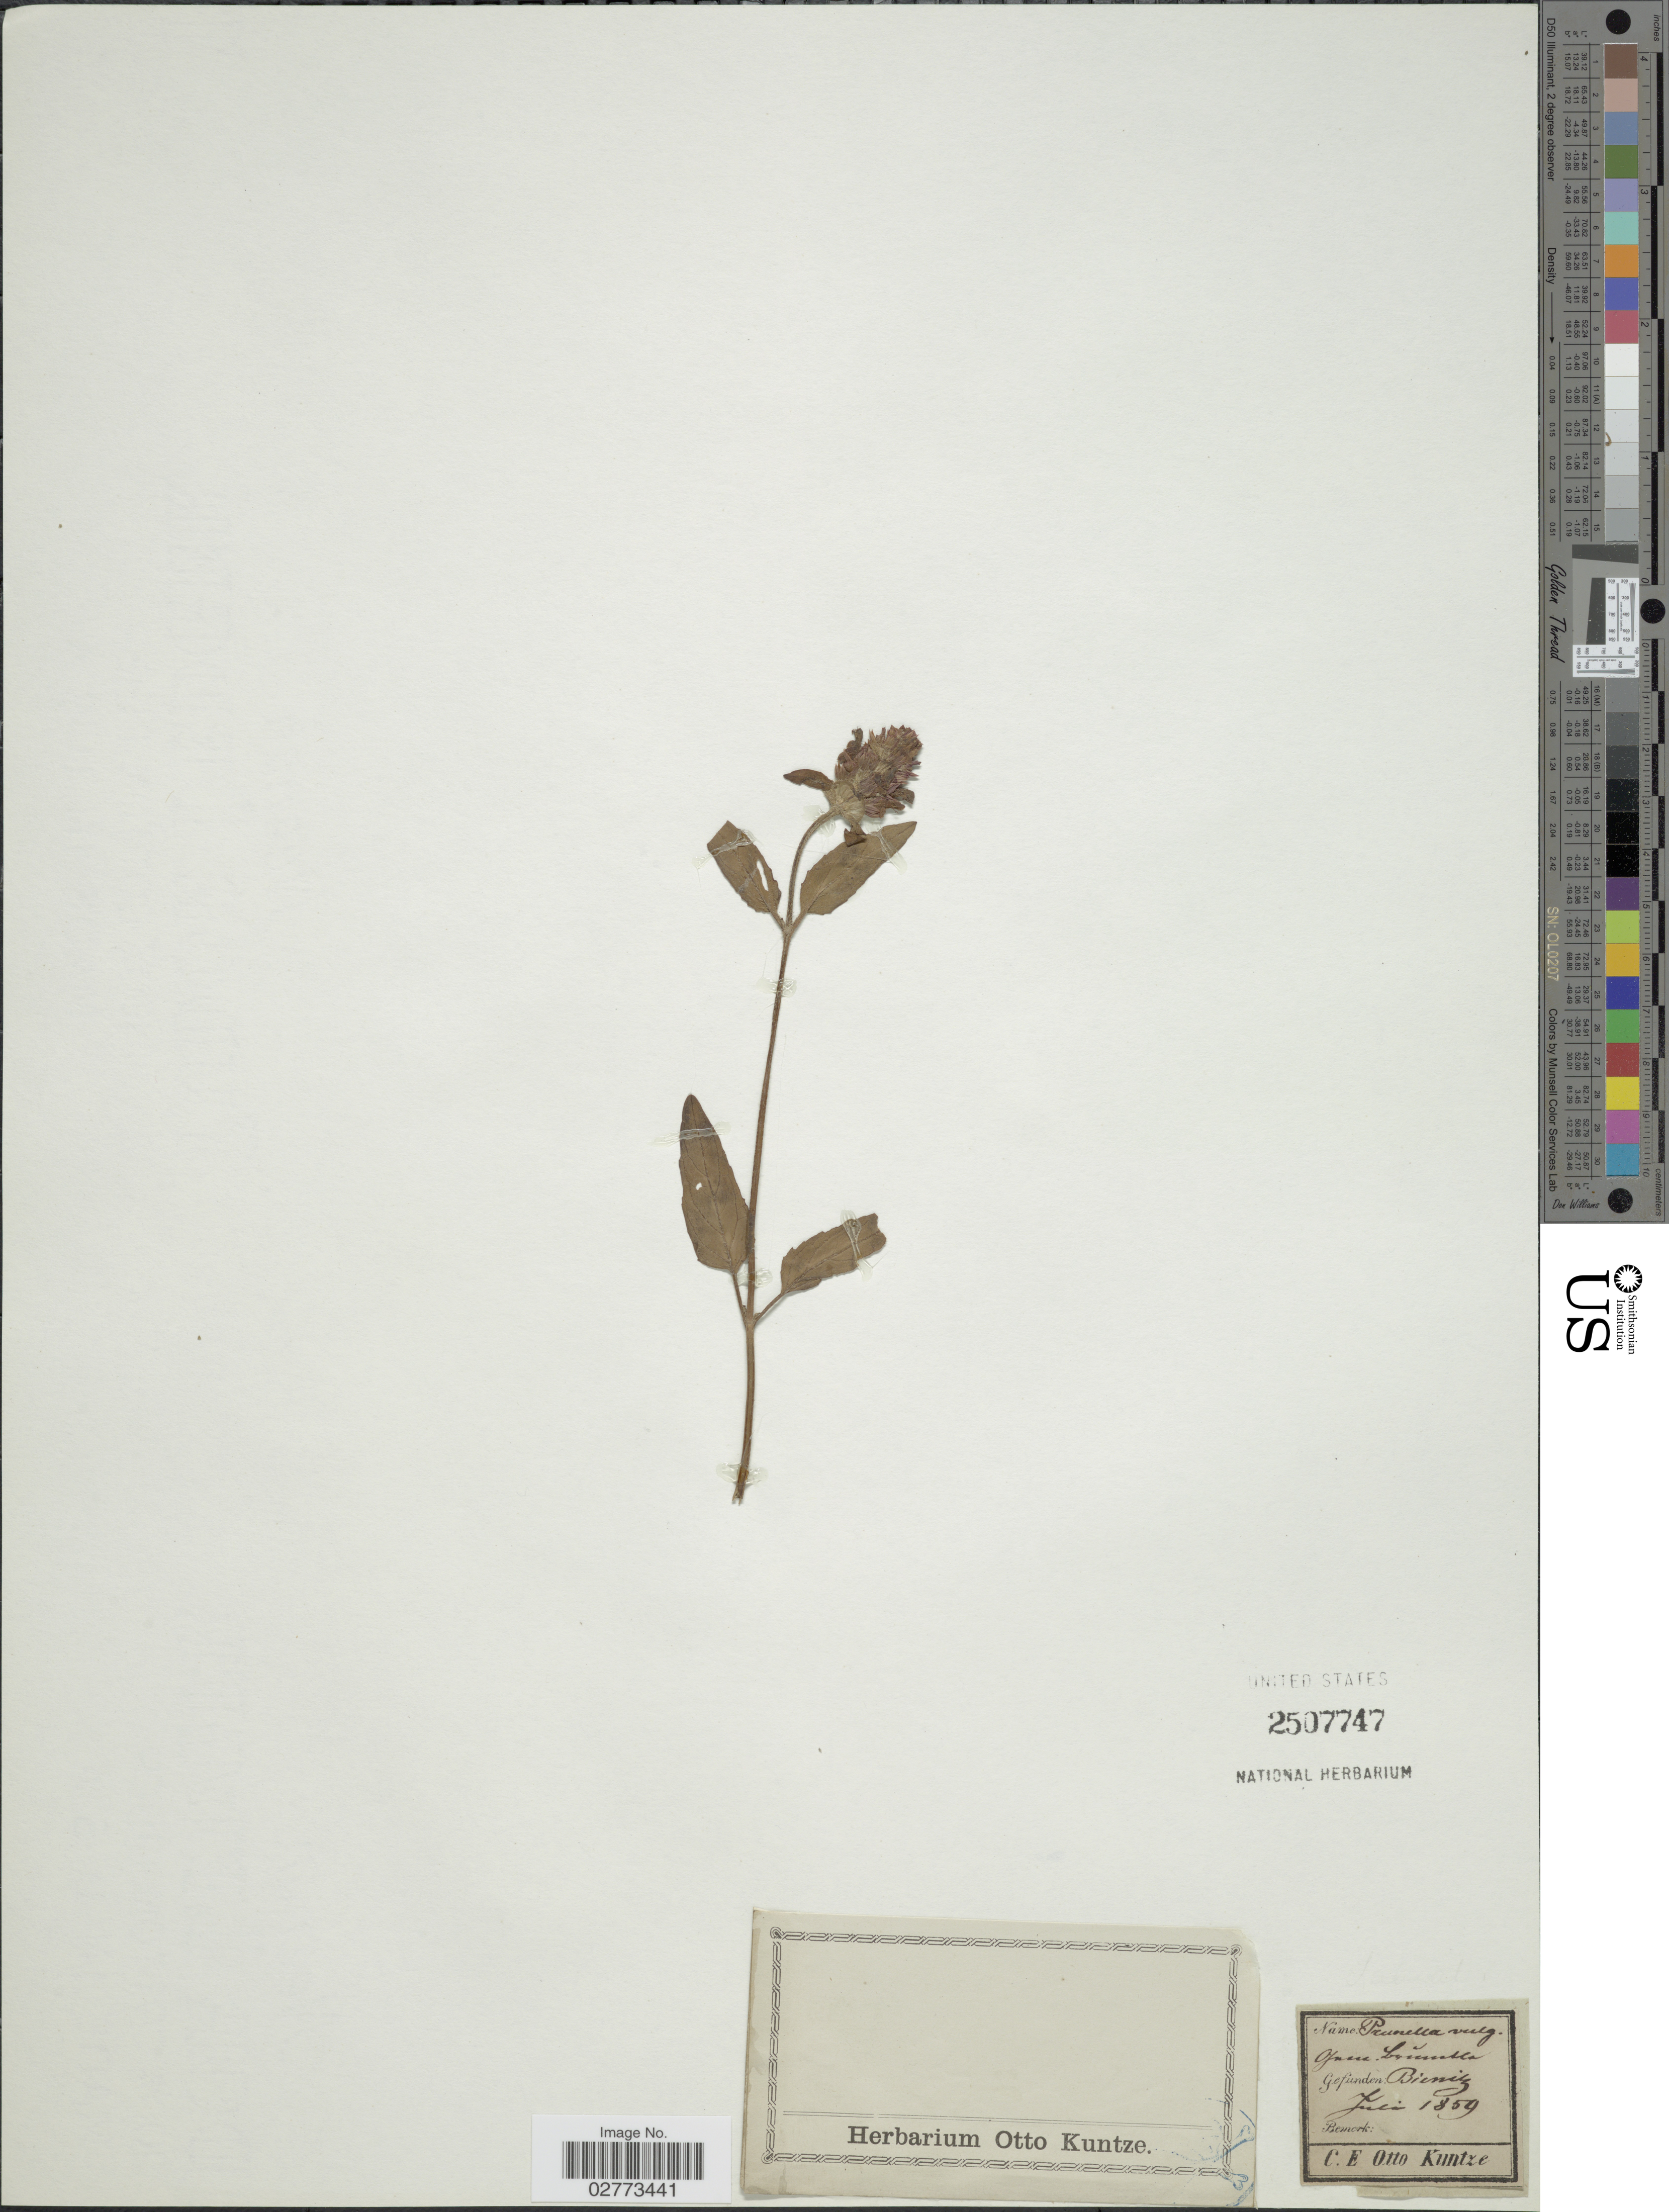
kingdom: Plantae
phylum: Tracheophyta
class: Magnoliopsida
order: Lamiales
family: Lamiaceae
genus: Prunella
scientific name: Prunella vulgaris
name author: L.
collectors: C.E.O. Kuntze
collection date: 1859-07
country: Germany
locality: Bienitz.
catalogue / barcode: US 2507747